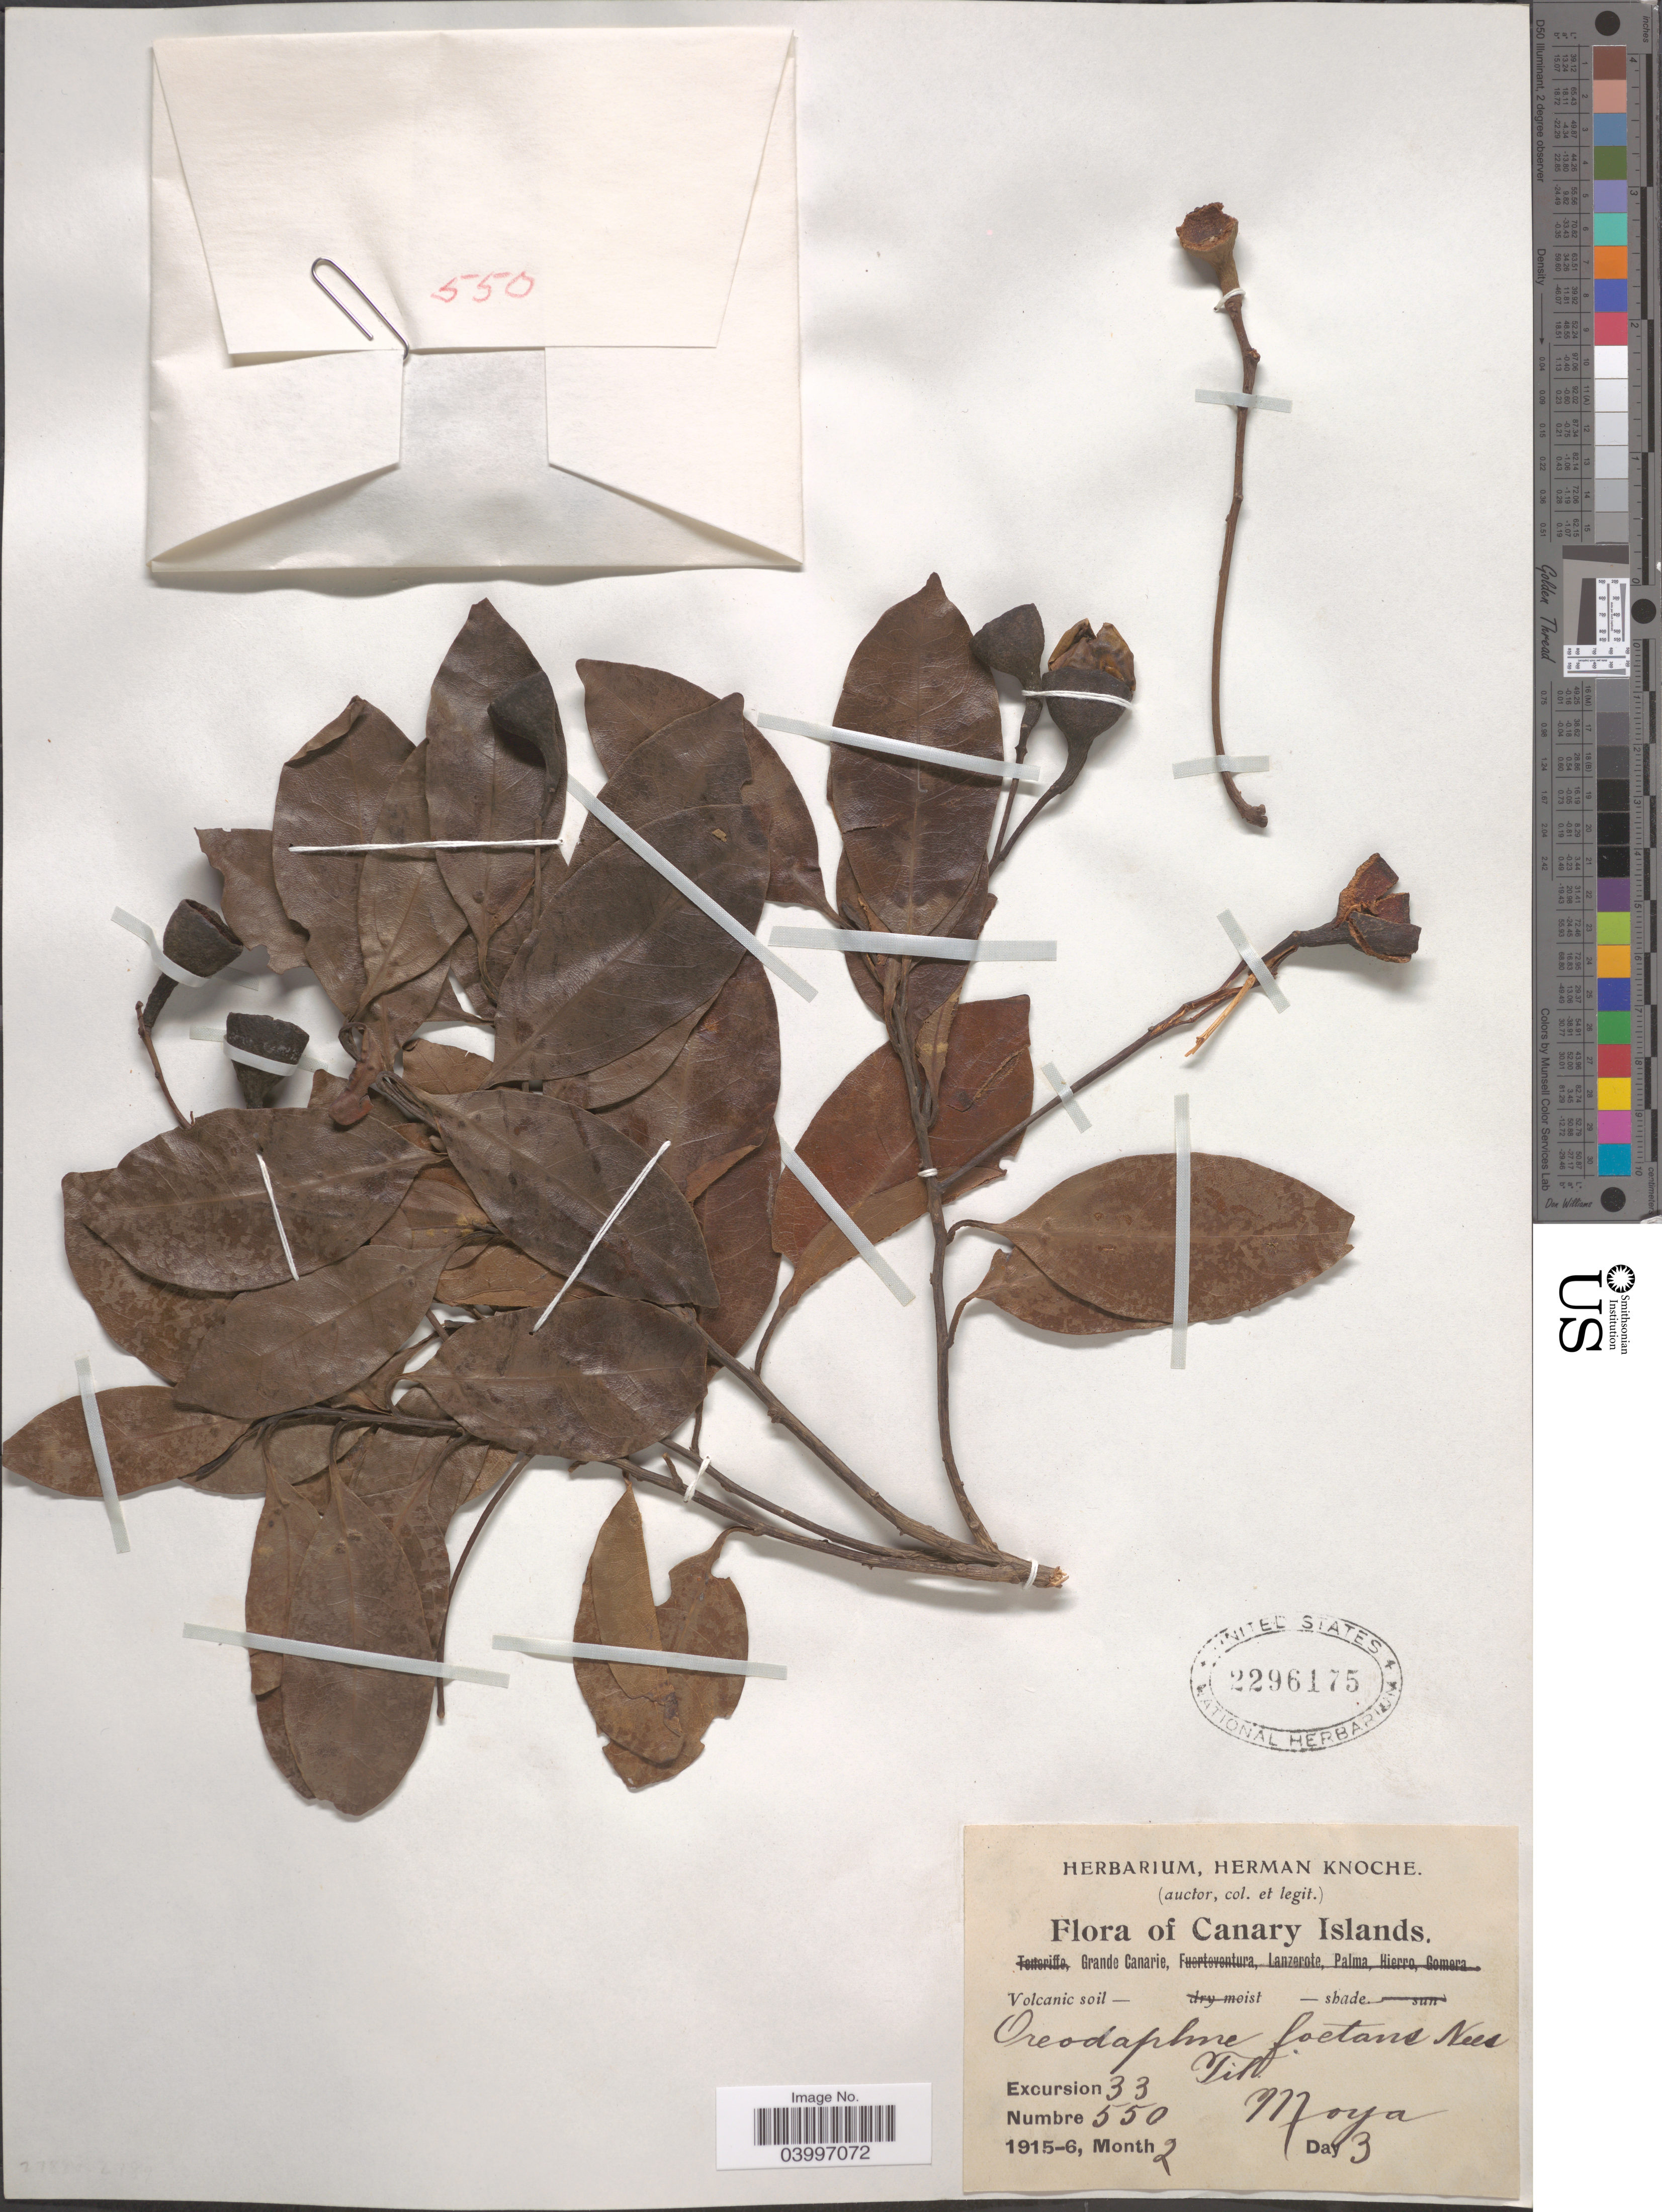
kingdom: Plantae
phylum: Tracheophyta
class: Magnoliopsida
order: Laurales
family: Lauraceae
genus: Ocotea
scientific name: Ocotea foetens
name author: Benth. & Hook. f.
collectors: H. Knoche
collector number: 550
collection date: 1915-02-03/1916-02-03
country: Spain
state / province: Canarias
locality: Canary Islands.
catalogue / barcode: US 2296175